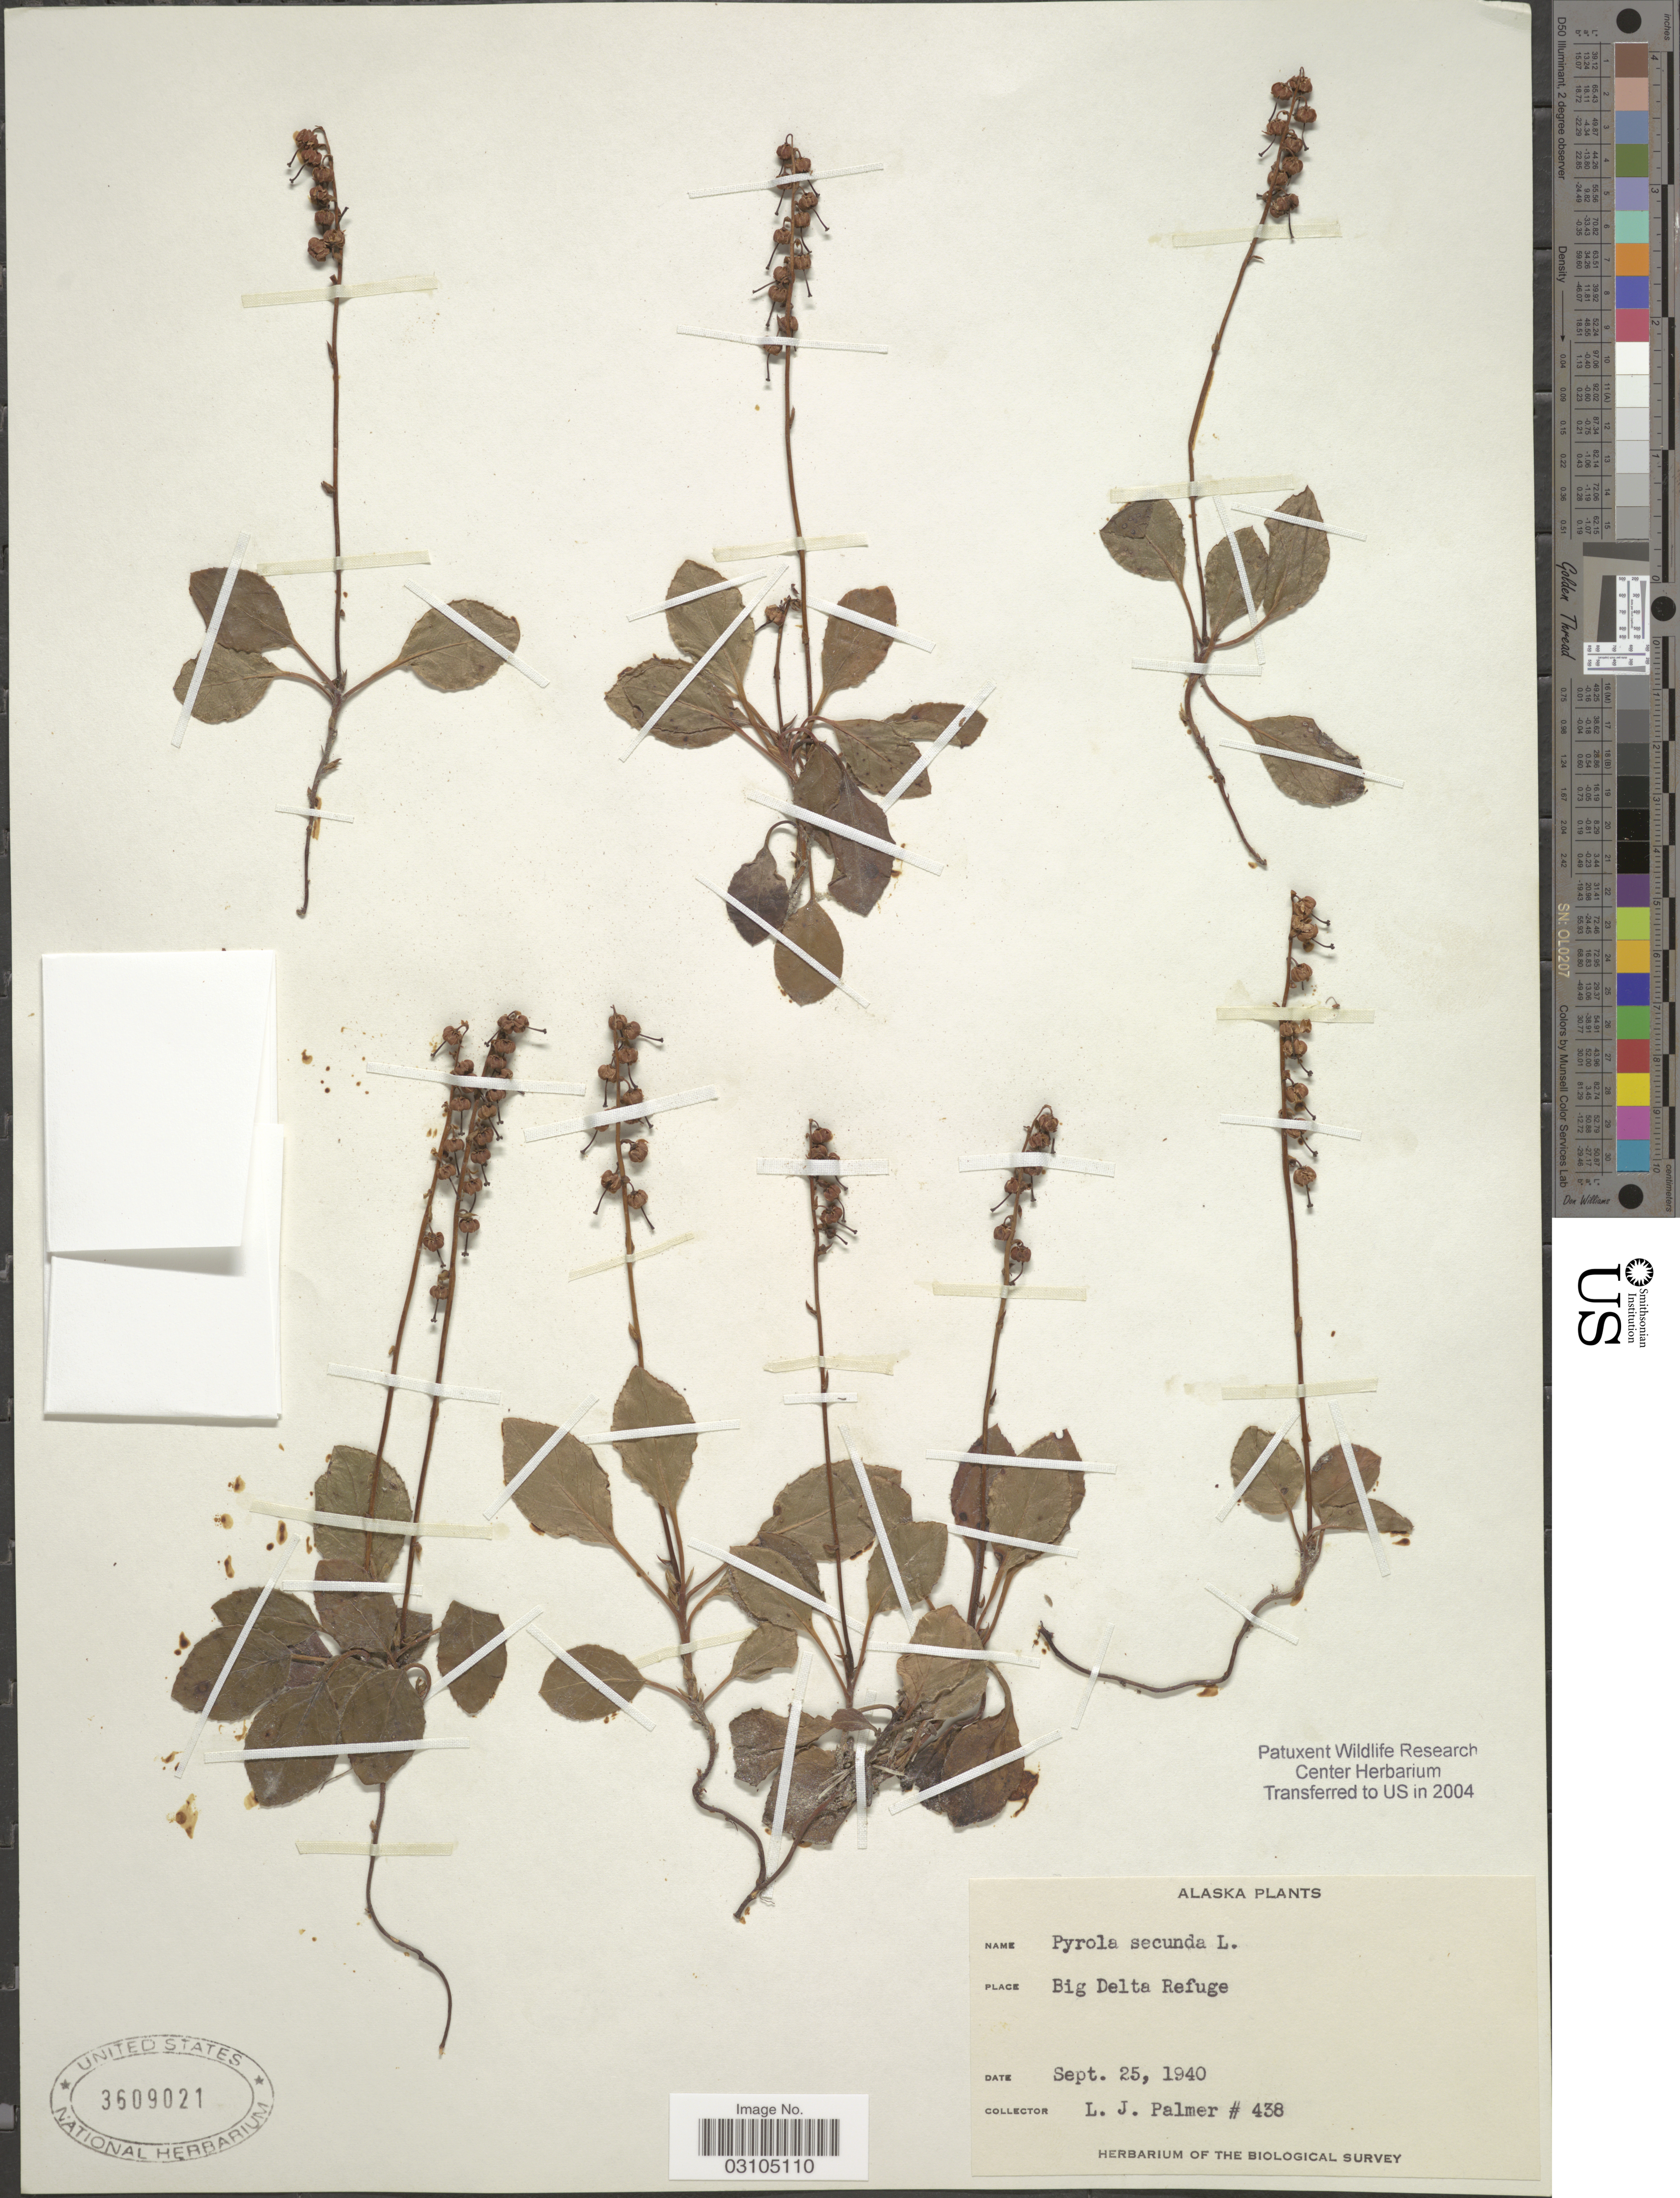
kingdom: Plantae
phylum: Tracheophyta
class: Magnoliopsida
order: Ericales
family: Ericaceae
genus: Orthilia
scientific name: Orthilia secunda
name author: (L.) House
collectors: L. J. Palmer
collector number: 438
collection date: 1940-09-25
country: United States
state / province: Alaska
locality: Big Delta Refuge.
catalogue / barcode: US 3609021